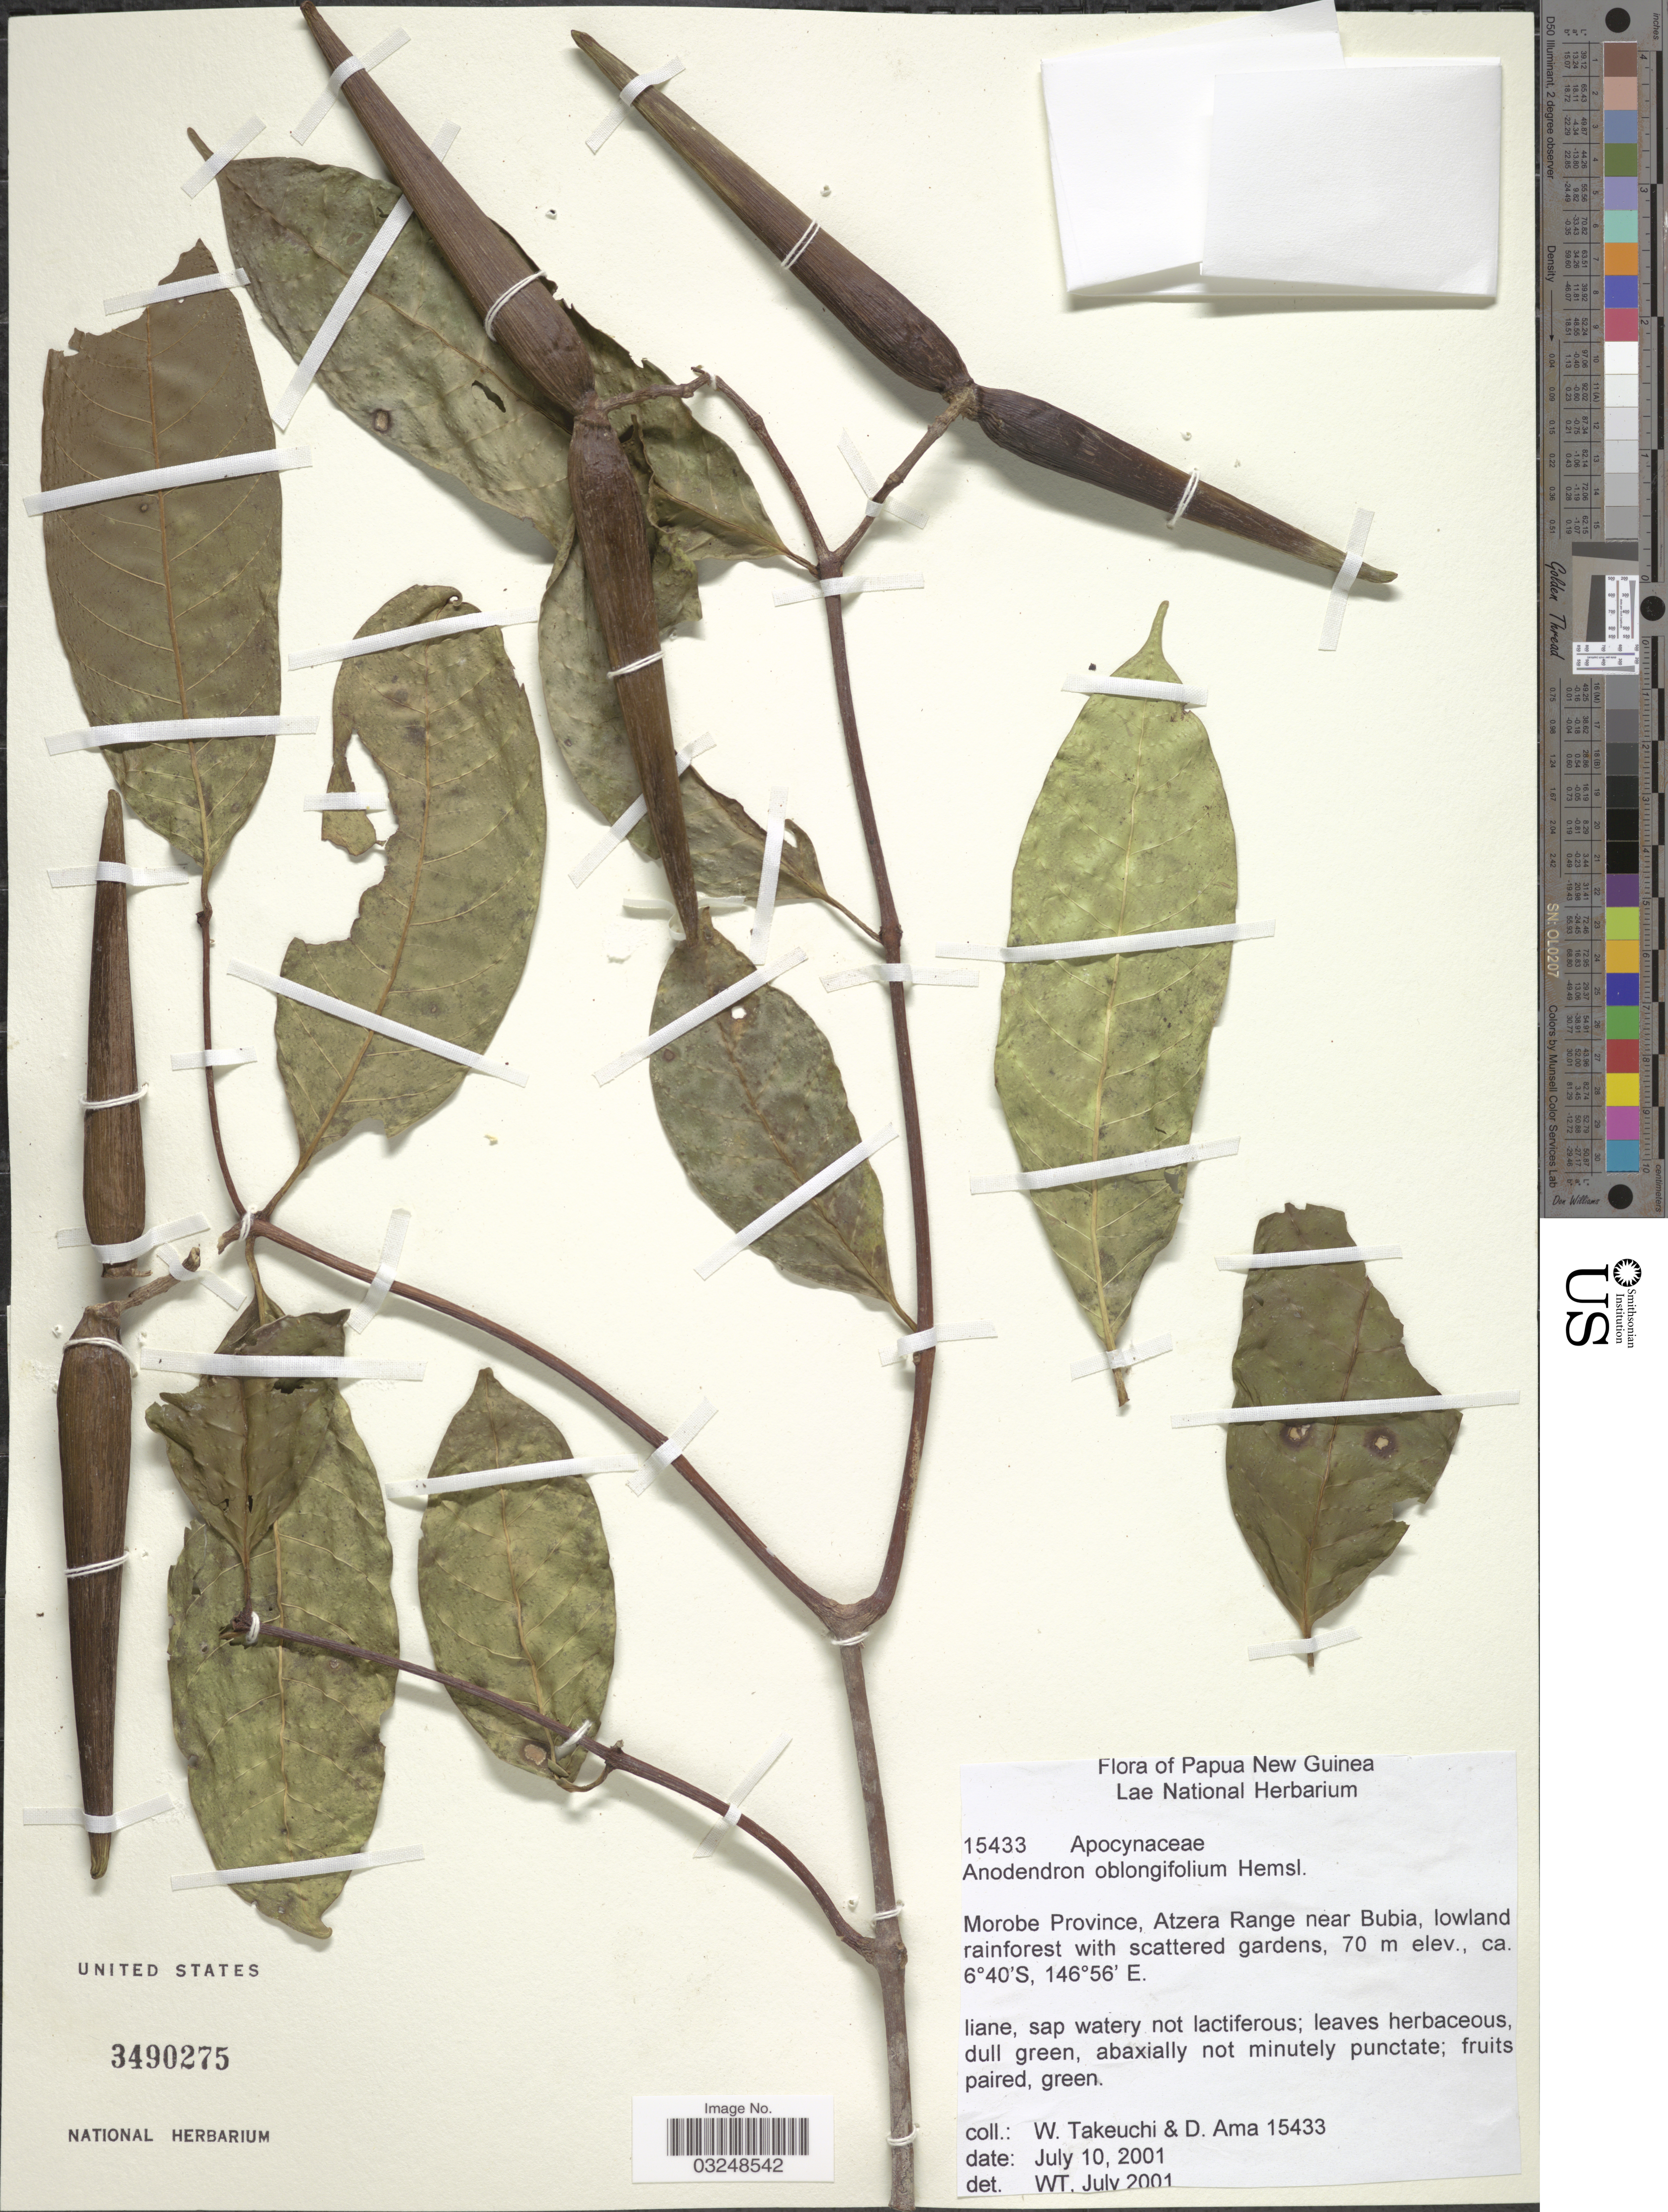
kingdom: Plantae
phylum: Tracheophyta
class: Magnoliopsida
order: Gentianales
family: Apocynaceae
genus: Anodendron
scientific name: Anodendron oblongifolium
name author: Hemsl.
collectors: W. Takeuchi & D. Ama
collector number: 15433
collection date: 2001-07-10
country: Papua New Guinea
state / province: Morobe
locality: Morobe Province, Atzera Range near Bubia, lowland rainforest with scattered gardens.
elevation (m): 70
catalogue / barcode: US 3490275